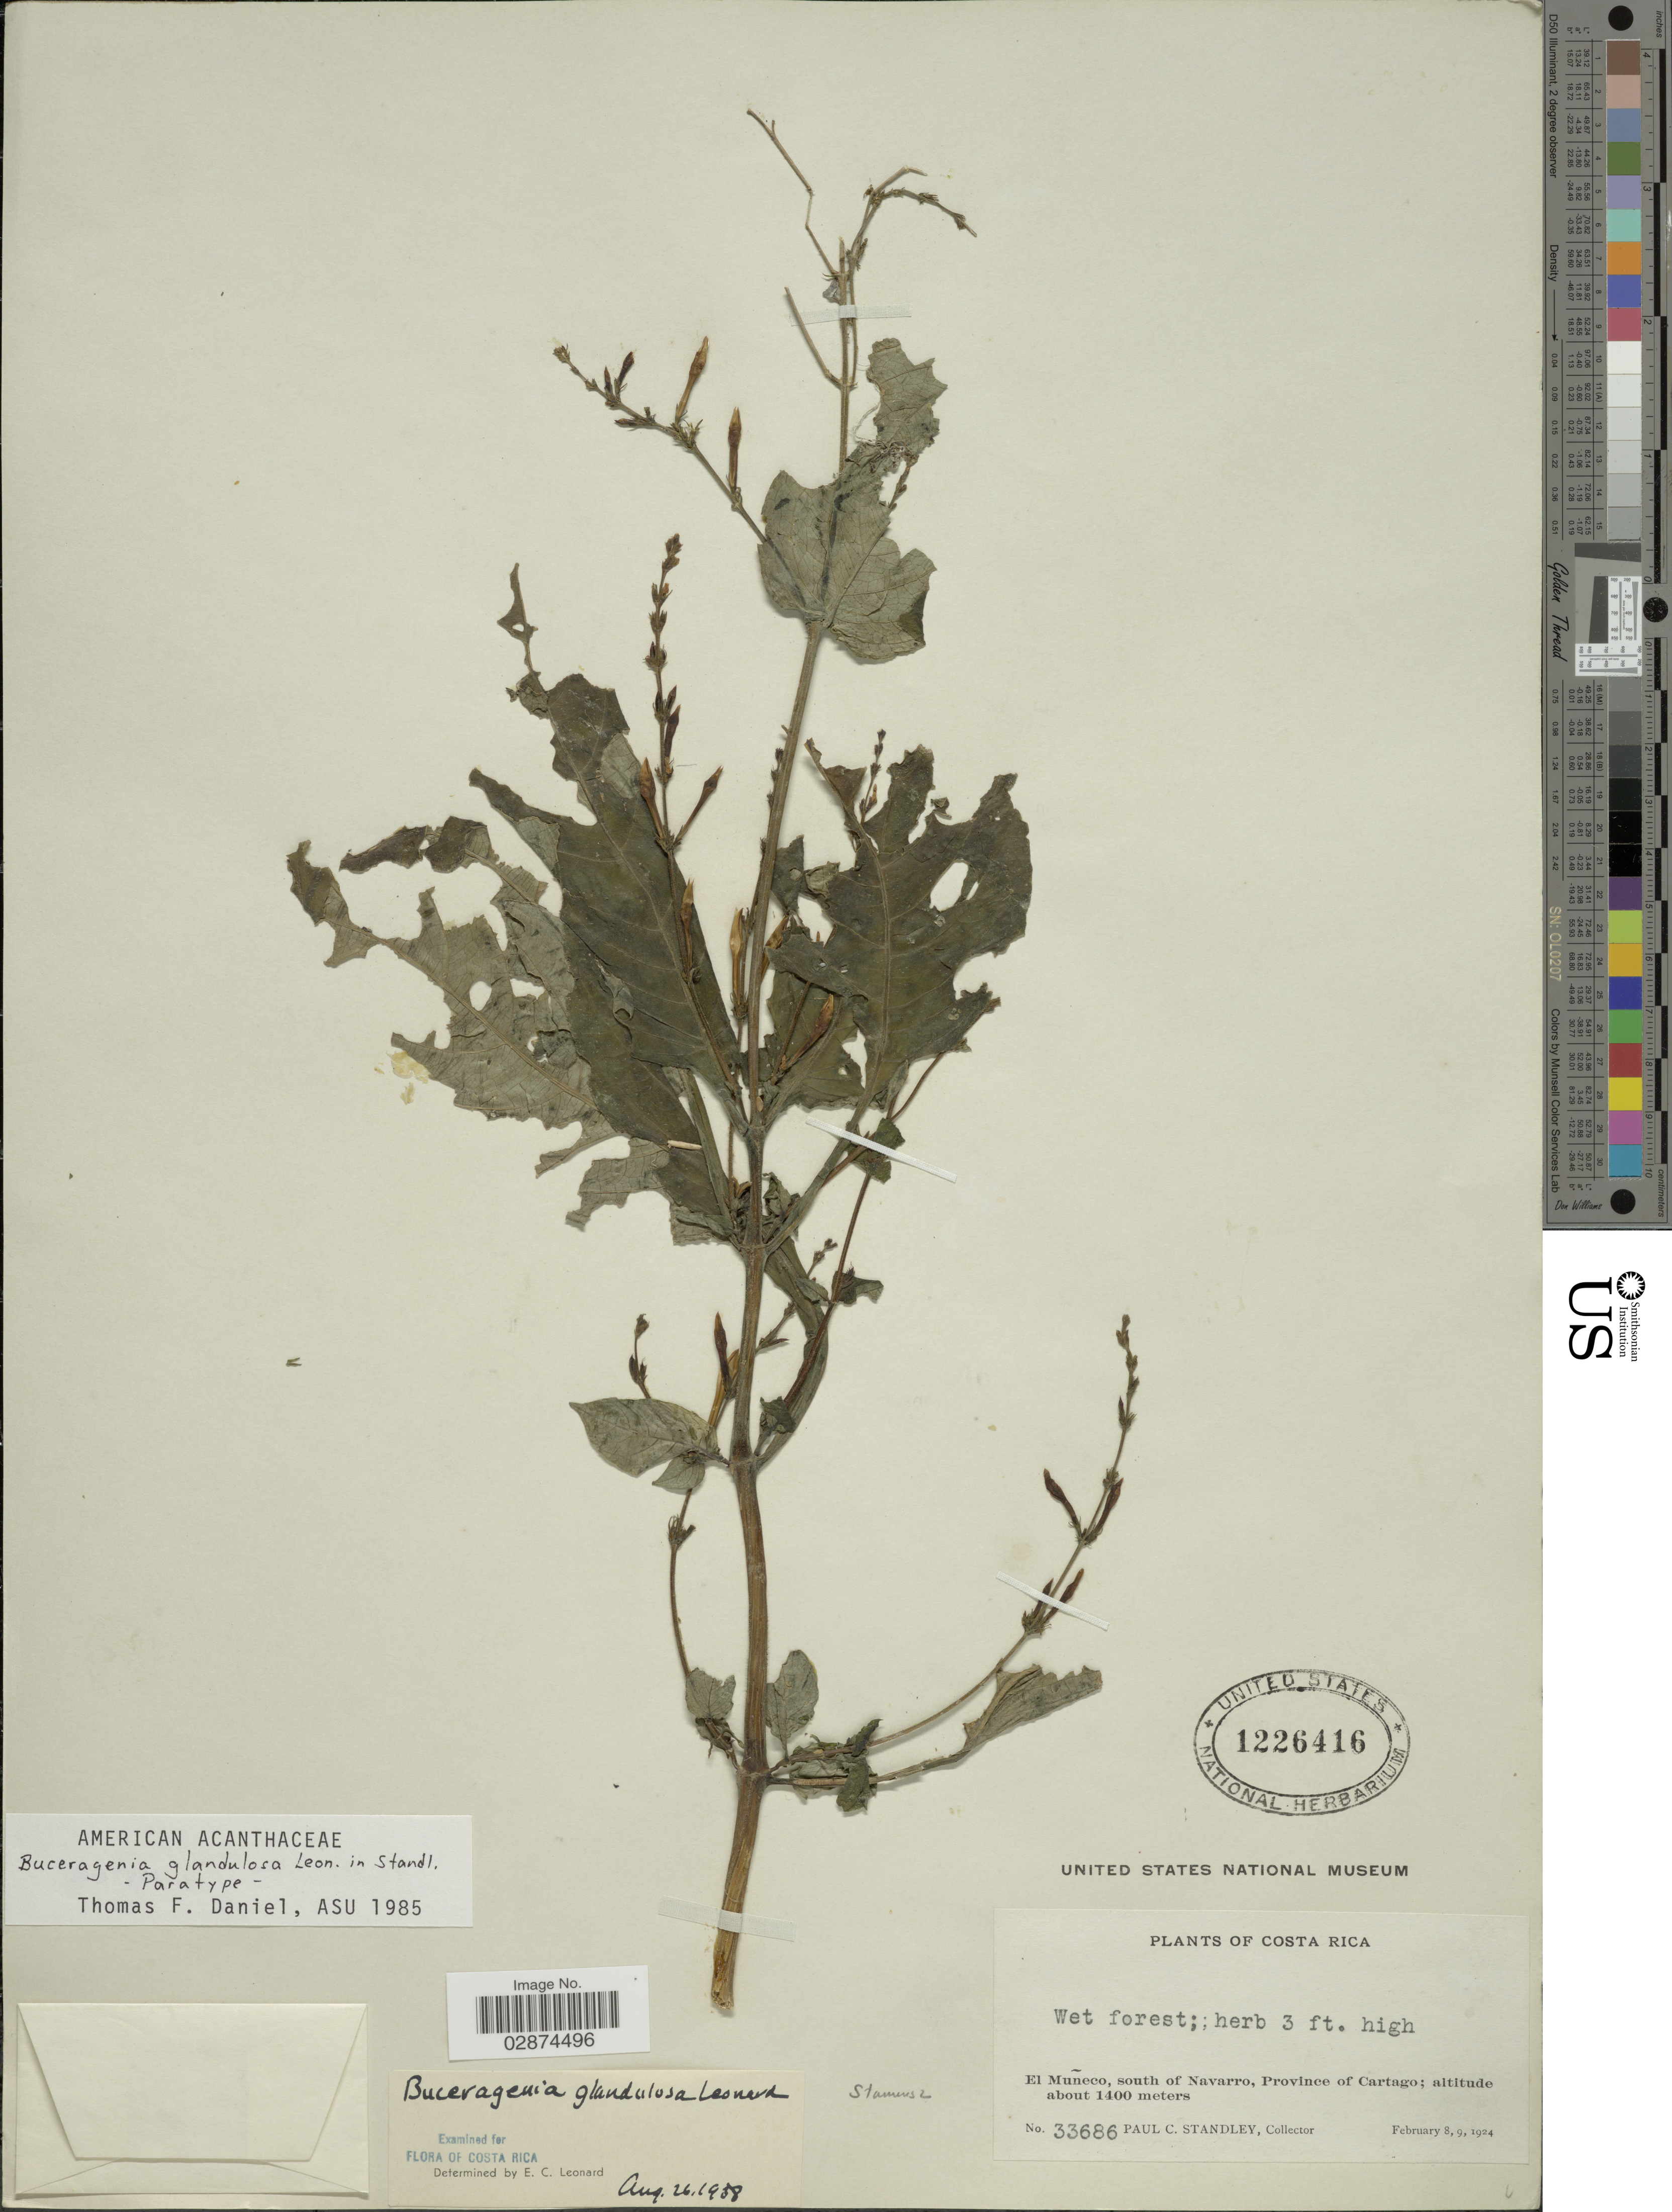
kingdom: Plantae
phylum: Tracheophyta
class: Magnoliopsida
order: Lamiales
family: Acanthaceae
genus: Buceragenia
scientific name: Buceragenia glandulosa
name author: Leonard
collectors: P. C. Standley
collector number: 33686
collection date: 1924-02-08/1924-02-09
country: Costa Rica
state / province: Cartago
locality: El Muñeco, south of Navarro.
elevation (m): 1400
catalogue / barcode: US 1226416